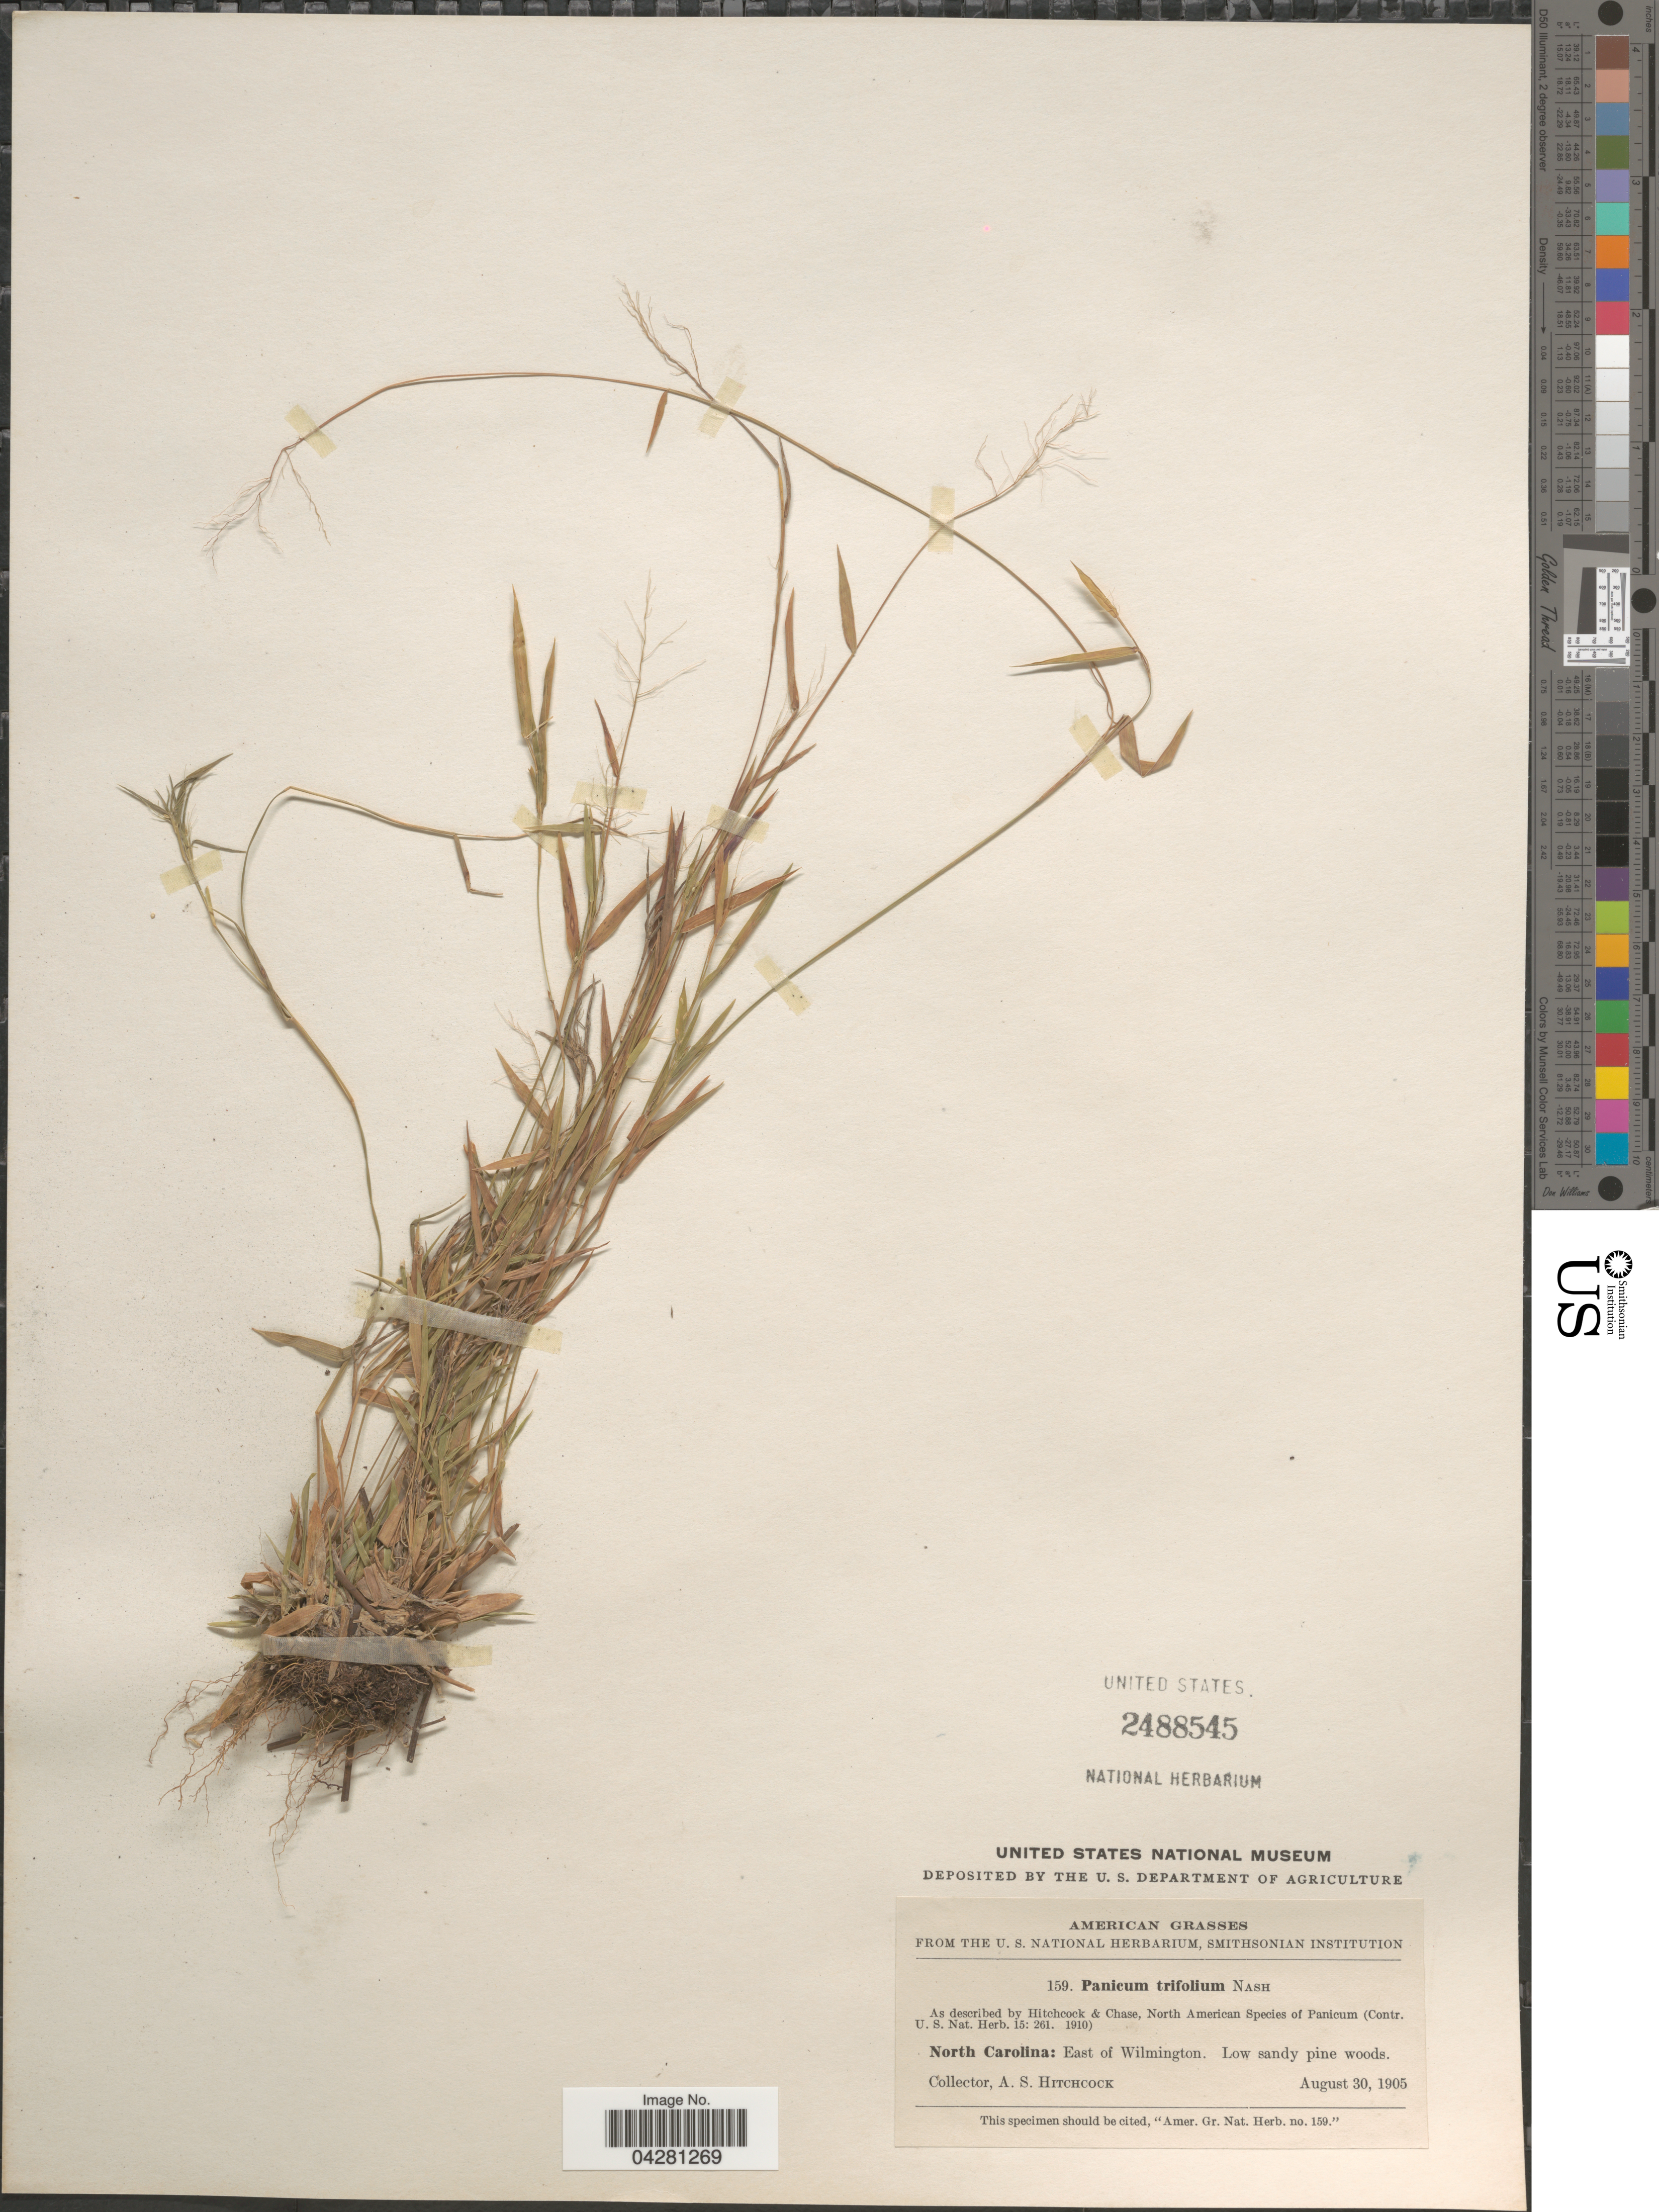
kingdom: Plantae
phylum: Tracheophyta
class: Liliopsida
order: Poales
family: Poaceae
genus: Dichanthelium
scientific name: Dichanthelium dichotomum var. unciphyllum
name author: (Trin.) Davidse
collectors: A. S. Hitchcock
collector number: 159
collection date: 1905-08-30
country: United States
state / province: North Carolina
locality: East of Wilmington.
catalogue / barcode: US 2488545